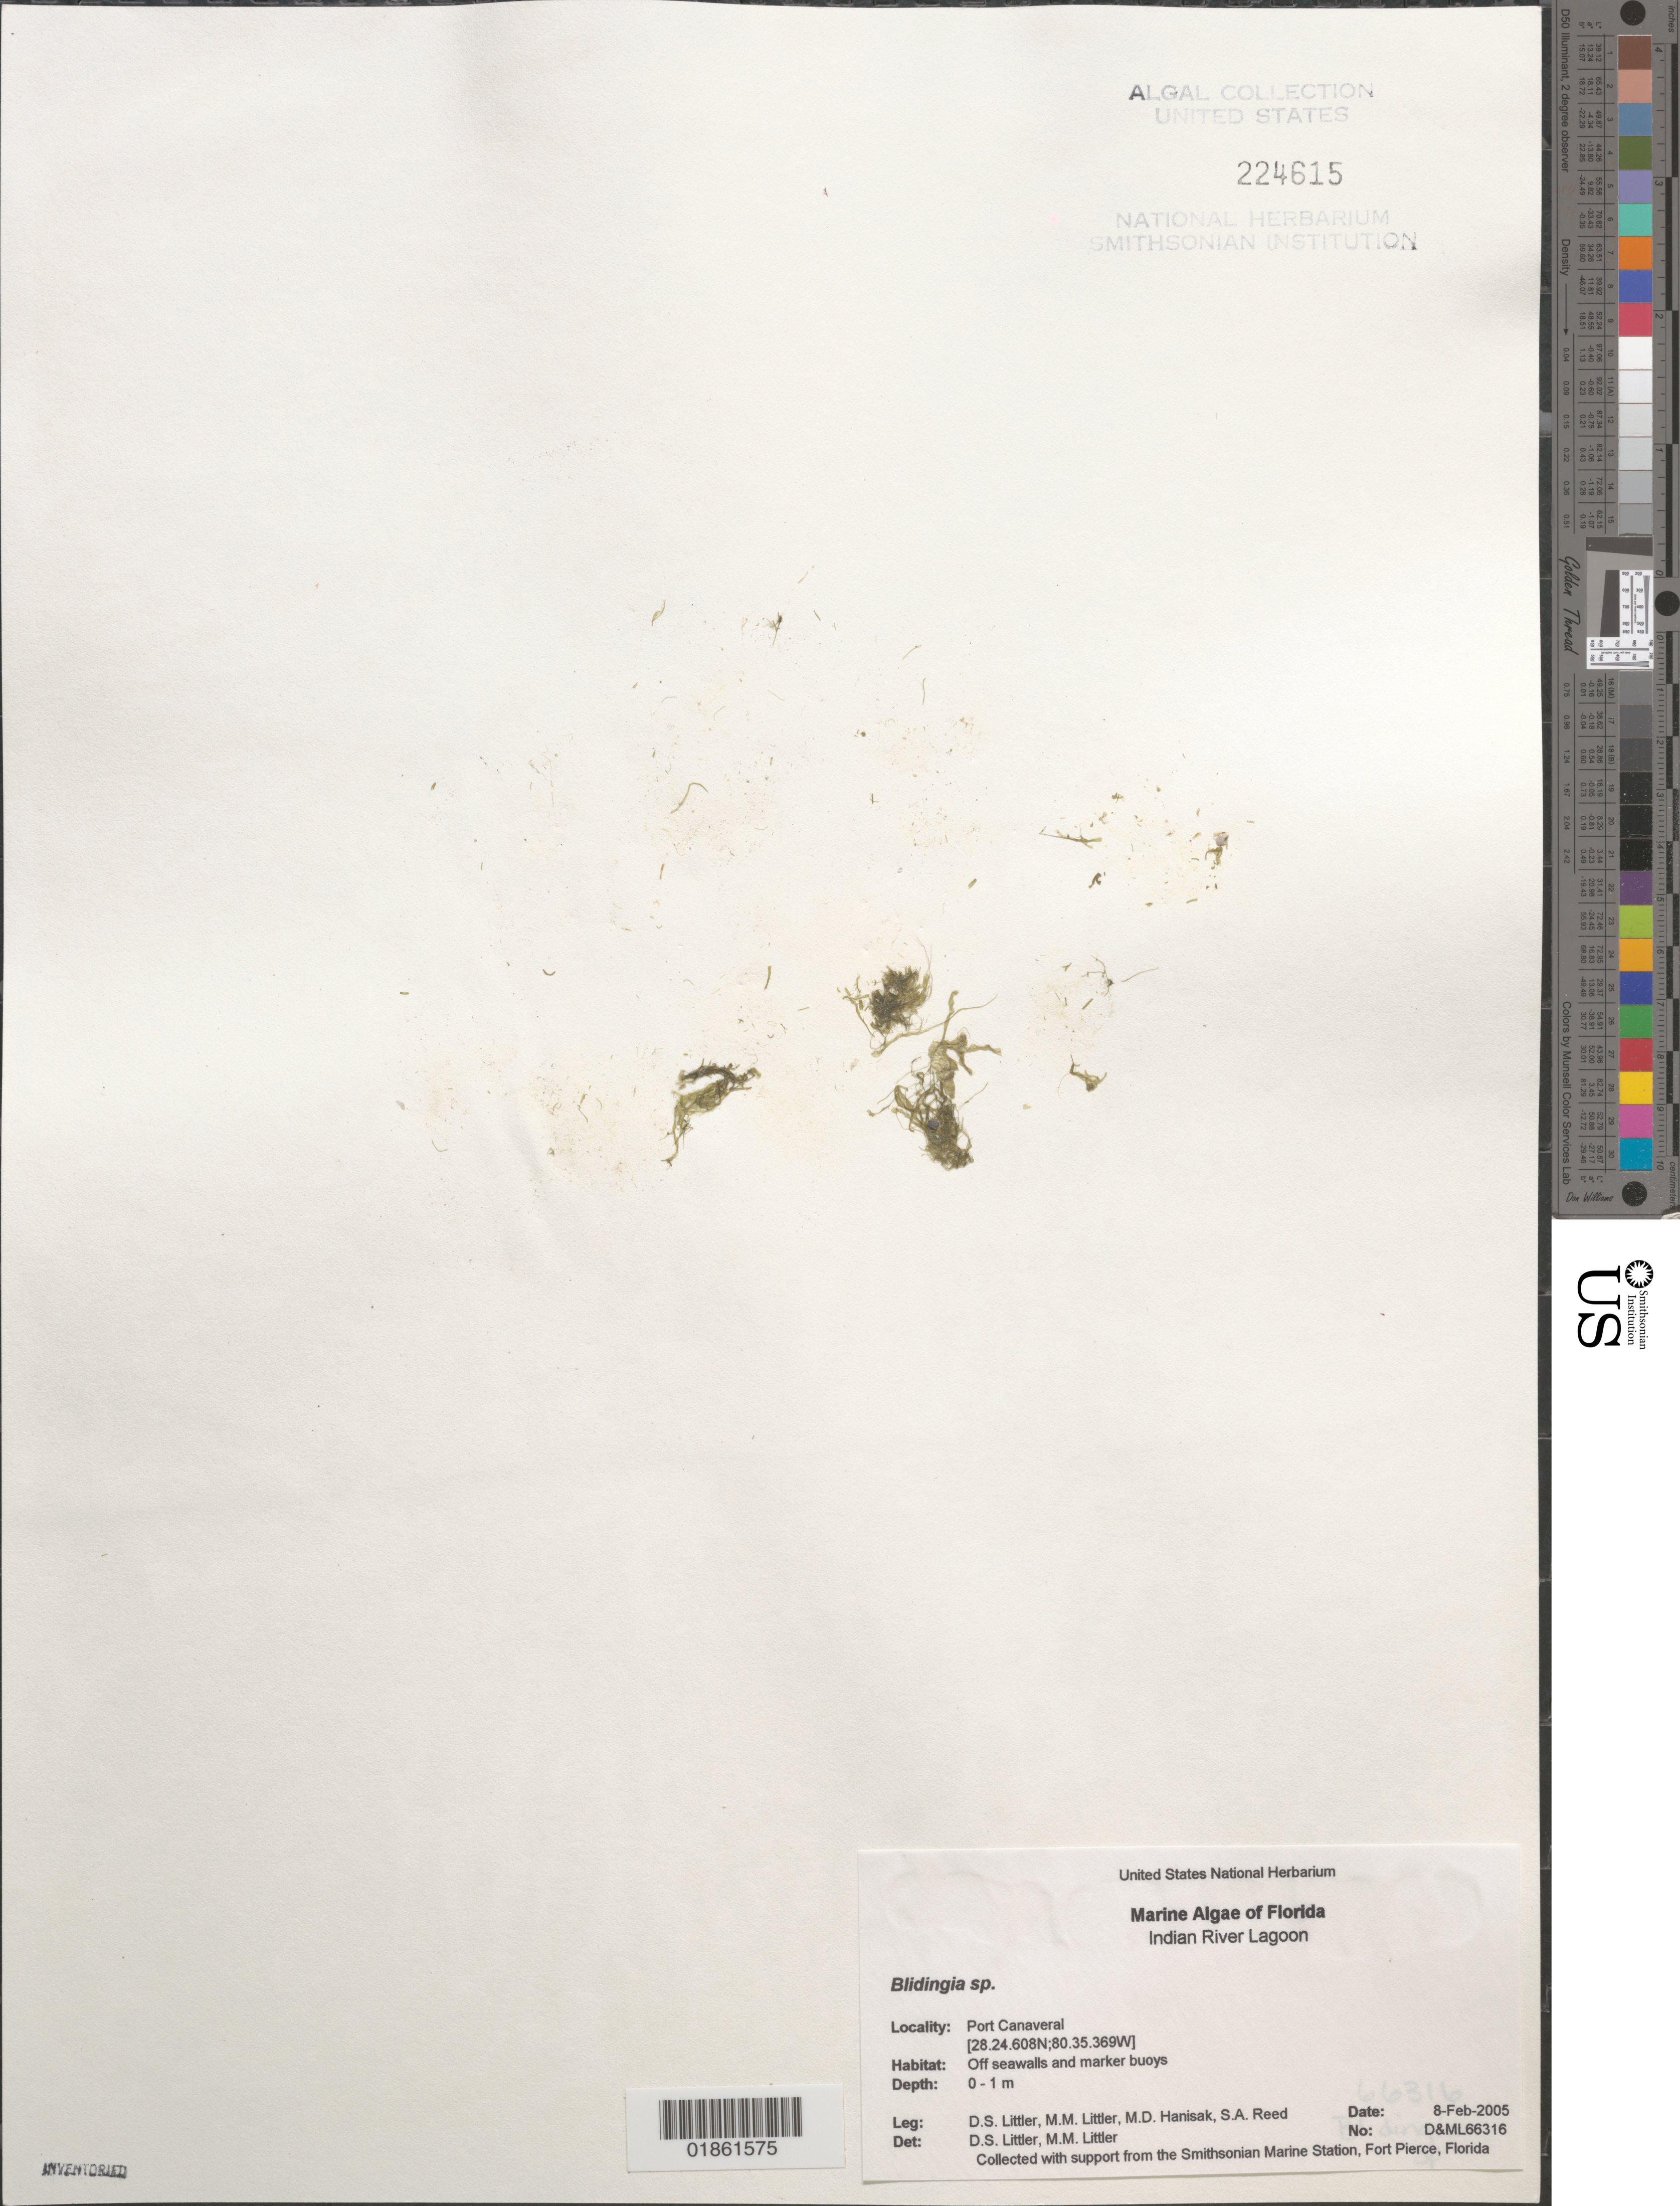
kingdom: Plantae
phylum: Chlorophyta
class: Ulvophyceae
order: Ulvales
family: Kornmanniaceae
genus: Blidingia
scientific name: Blidingia sp.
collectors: D. S. Littler, M. Hanisak & S. Reed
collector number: D&ML66316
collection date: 2005-02-08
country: United States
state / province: Florida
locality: Indian River Lagoon. Port Canaveral.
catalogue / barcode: US 224615